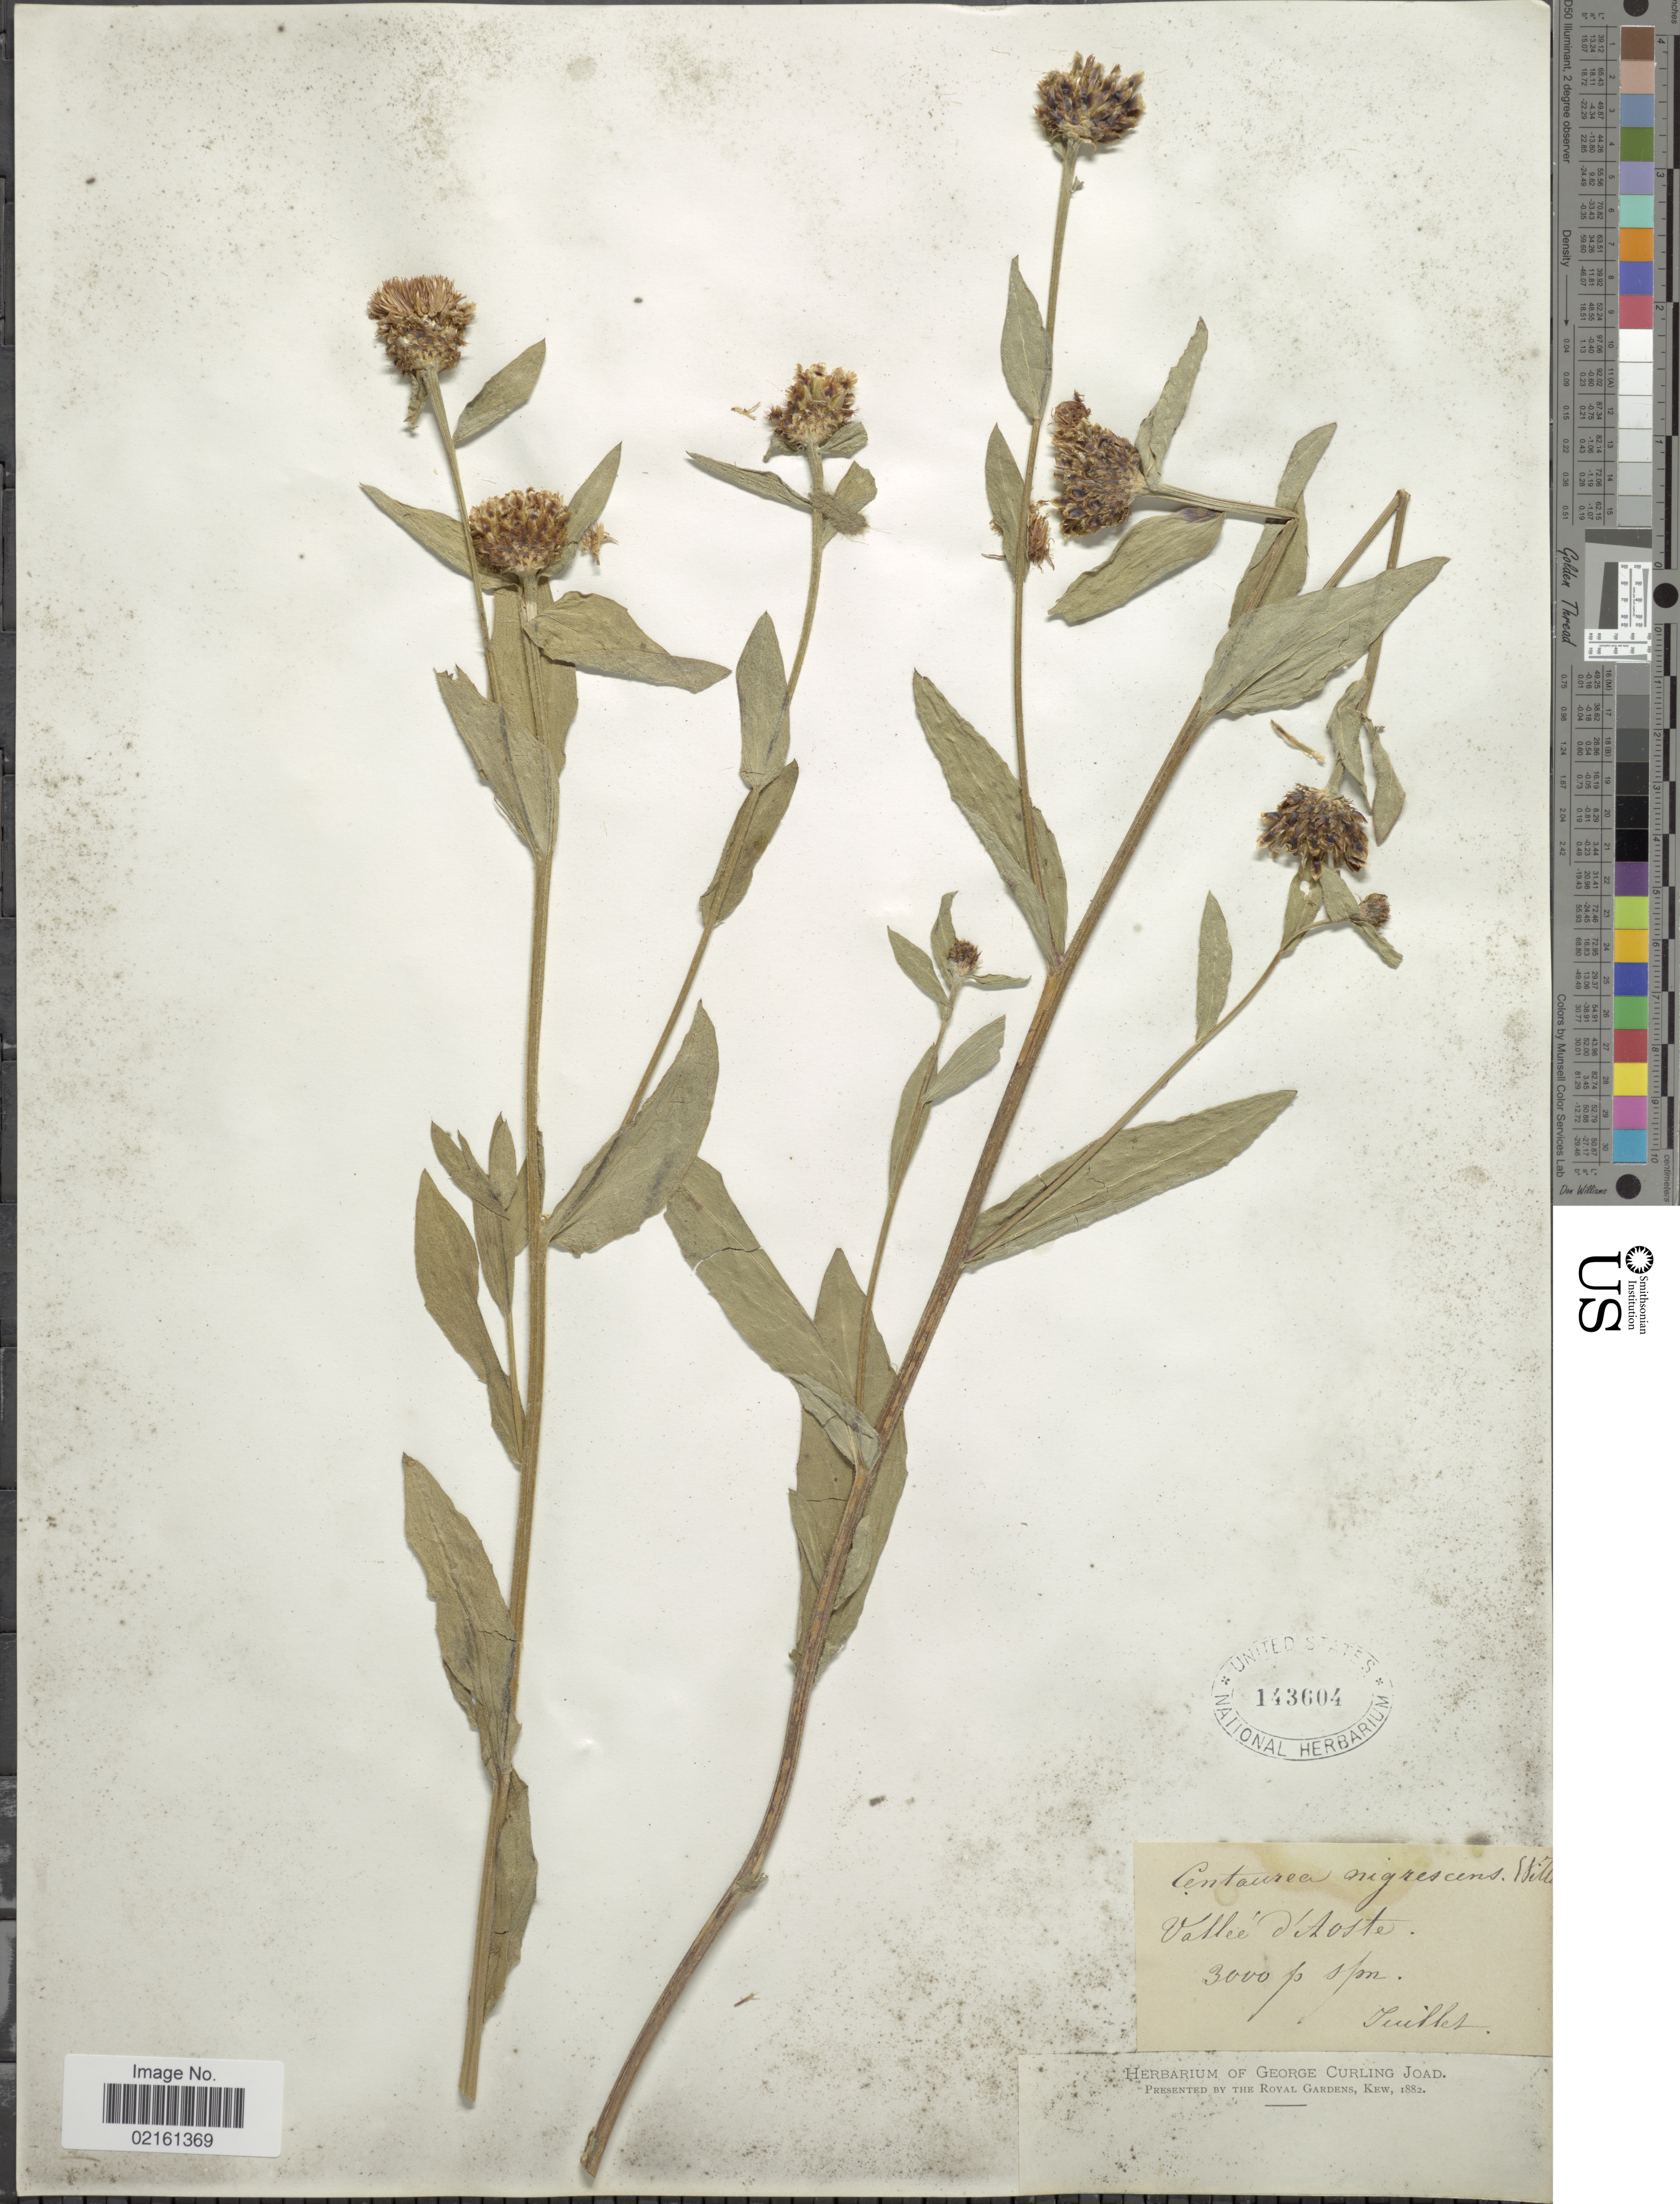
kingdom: Plantae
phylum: Tracheophyta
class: Magnoliopsida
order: Asterales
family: Asteraceae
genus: Centaurea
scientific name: Centaurea nigrescens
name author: L.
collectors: ex herb. George Curling Joad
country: Italy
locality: Vallee d'Aoste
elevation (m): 914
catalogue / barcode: US 143604